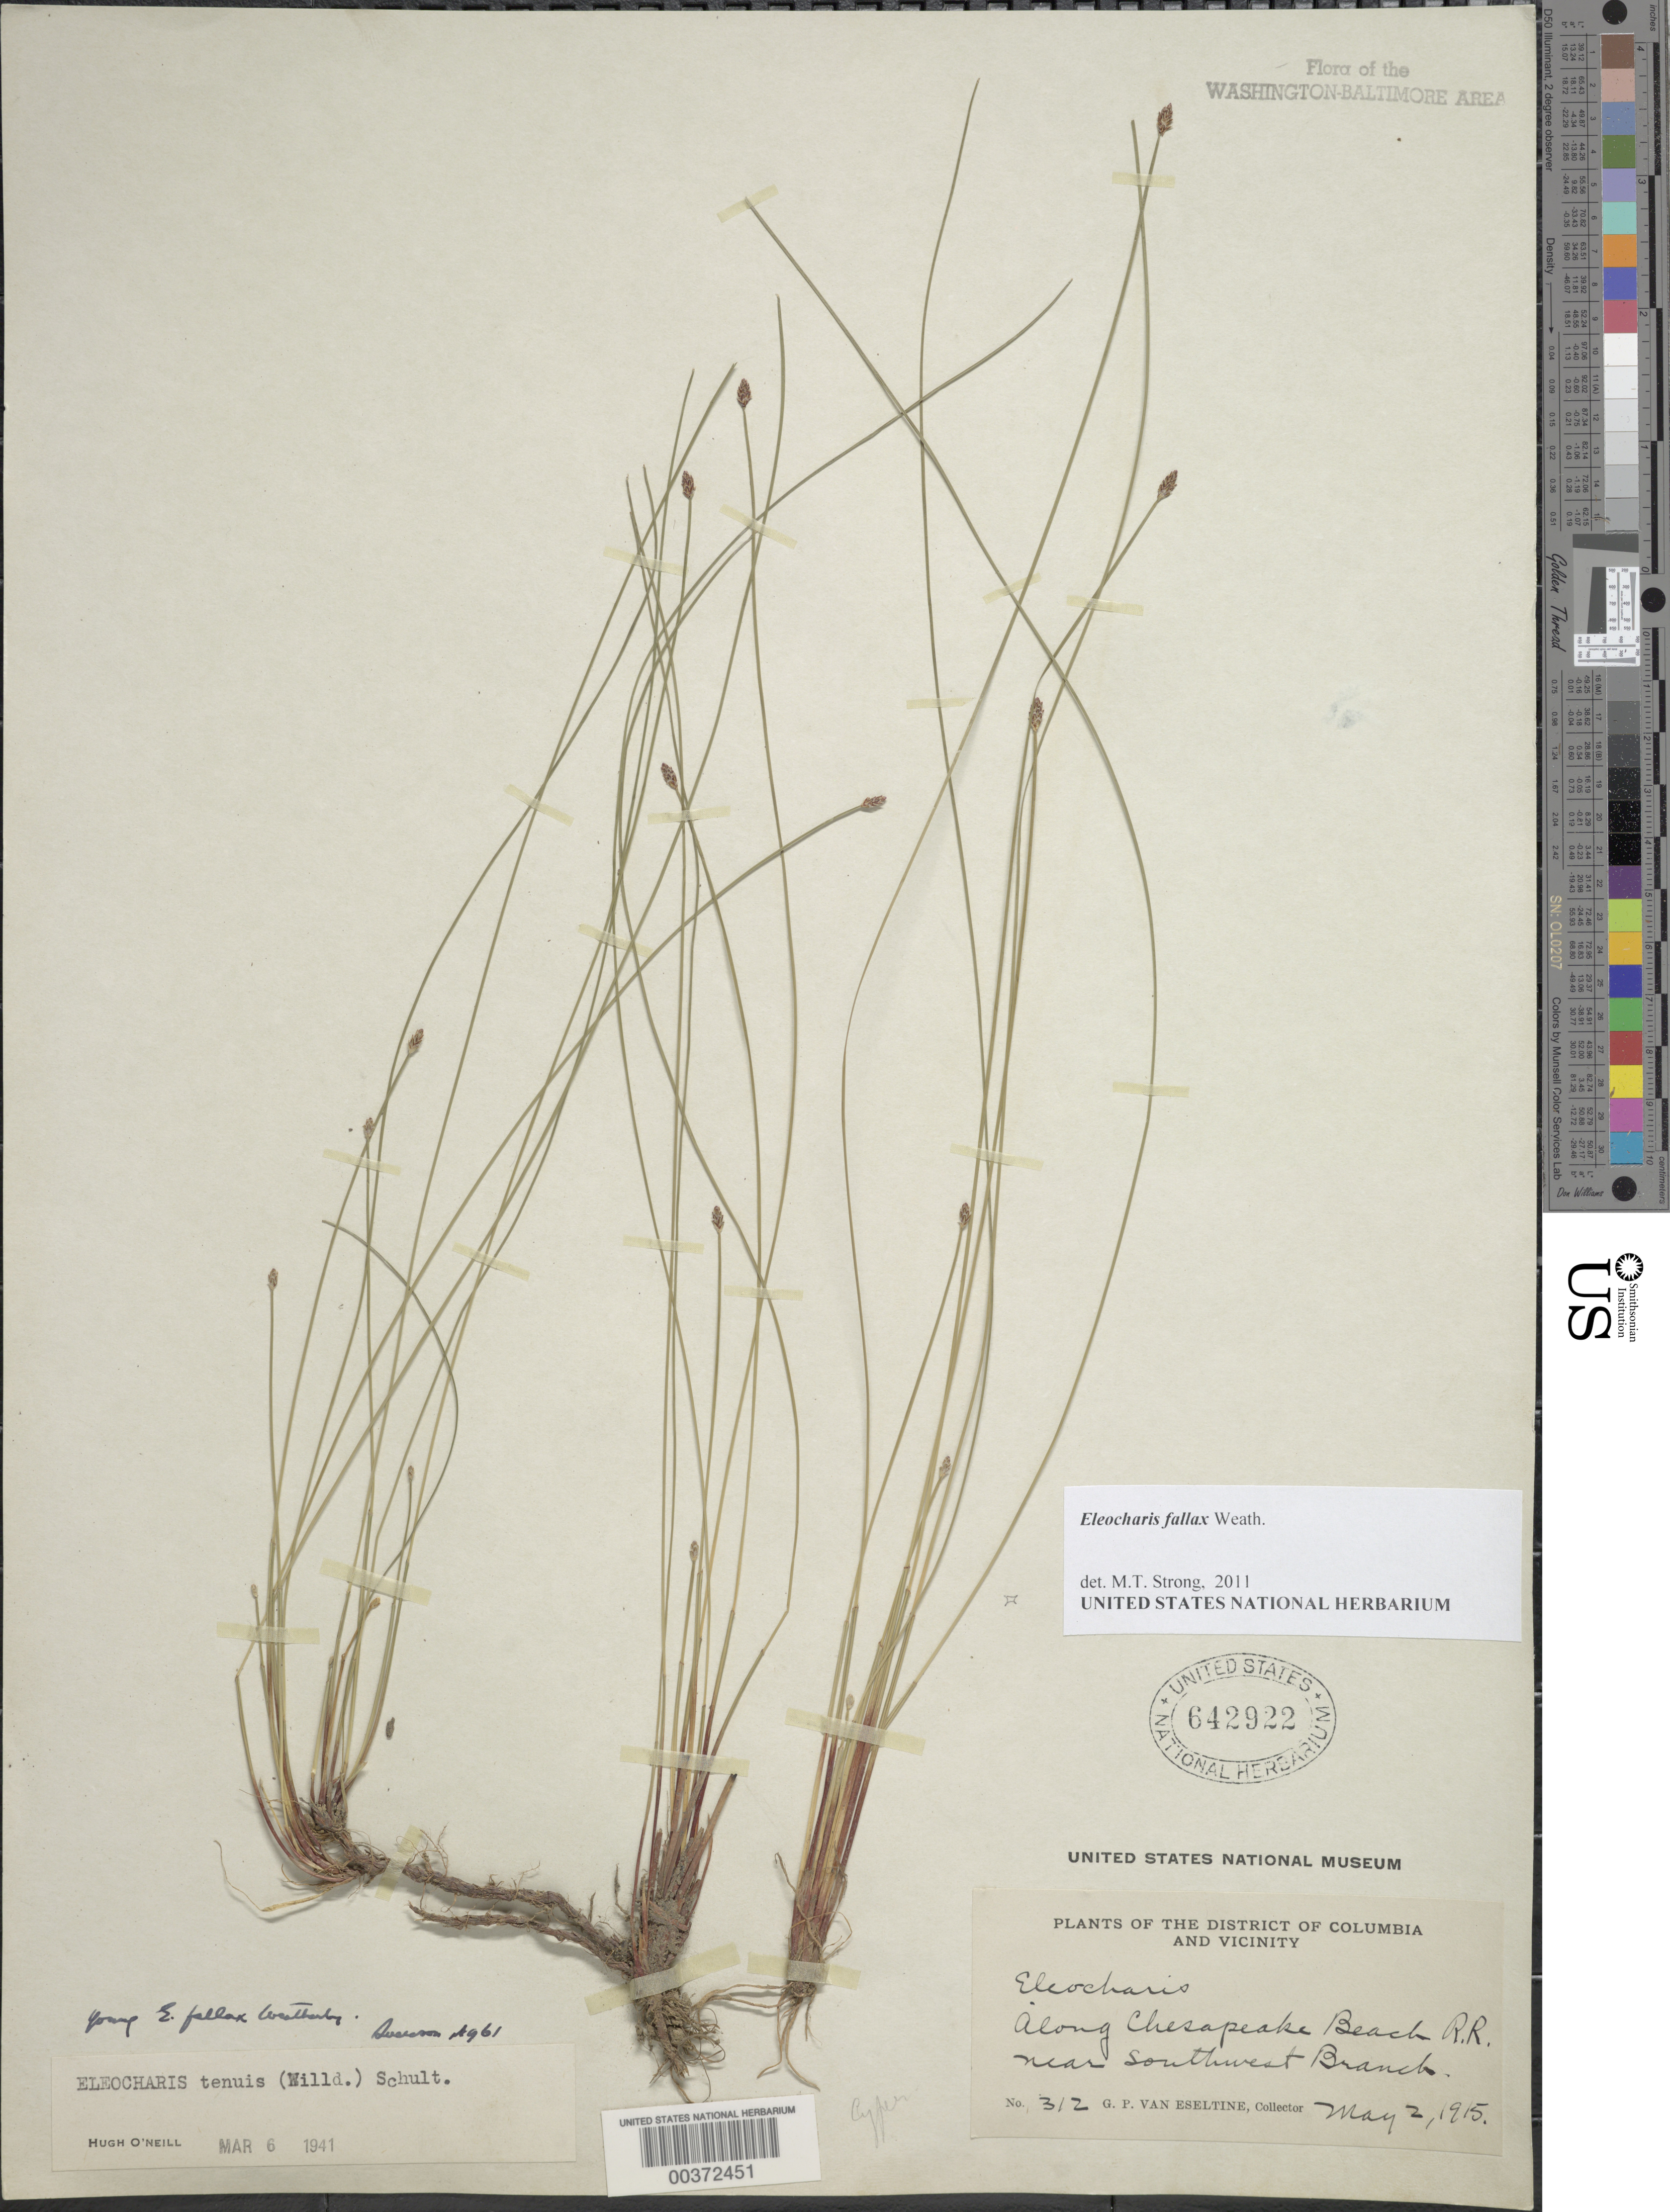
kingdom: Plantae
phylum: Tracheophyta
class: Liliopsida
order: Poales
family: Cyperaceae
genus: Eleocharis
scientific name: Eleocharis fallax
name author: Weath.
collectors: G. P. Van Eseltine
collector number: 1312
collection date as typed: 02 May 1915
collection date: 1915-05-02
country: United States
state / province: Maryland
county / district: Calvert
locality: Chesapeake Beach Railroad near southwest Branch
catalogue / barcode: US 642922